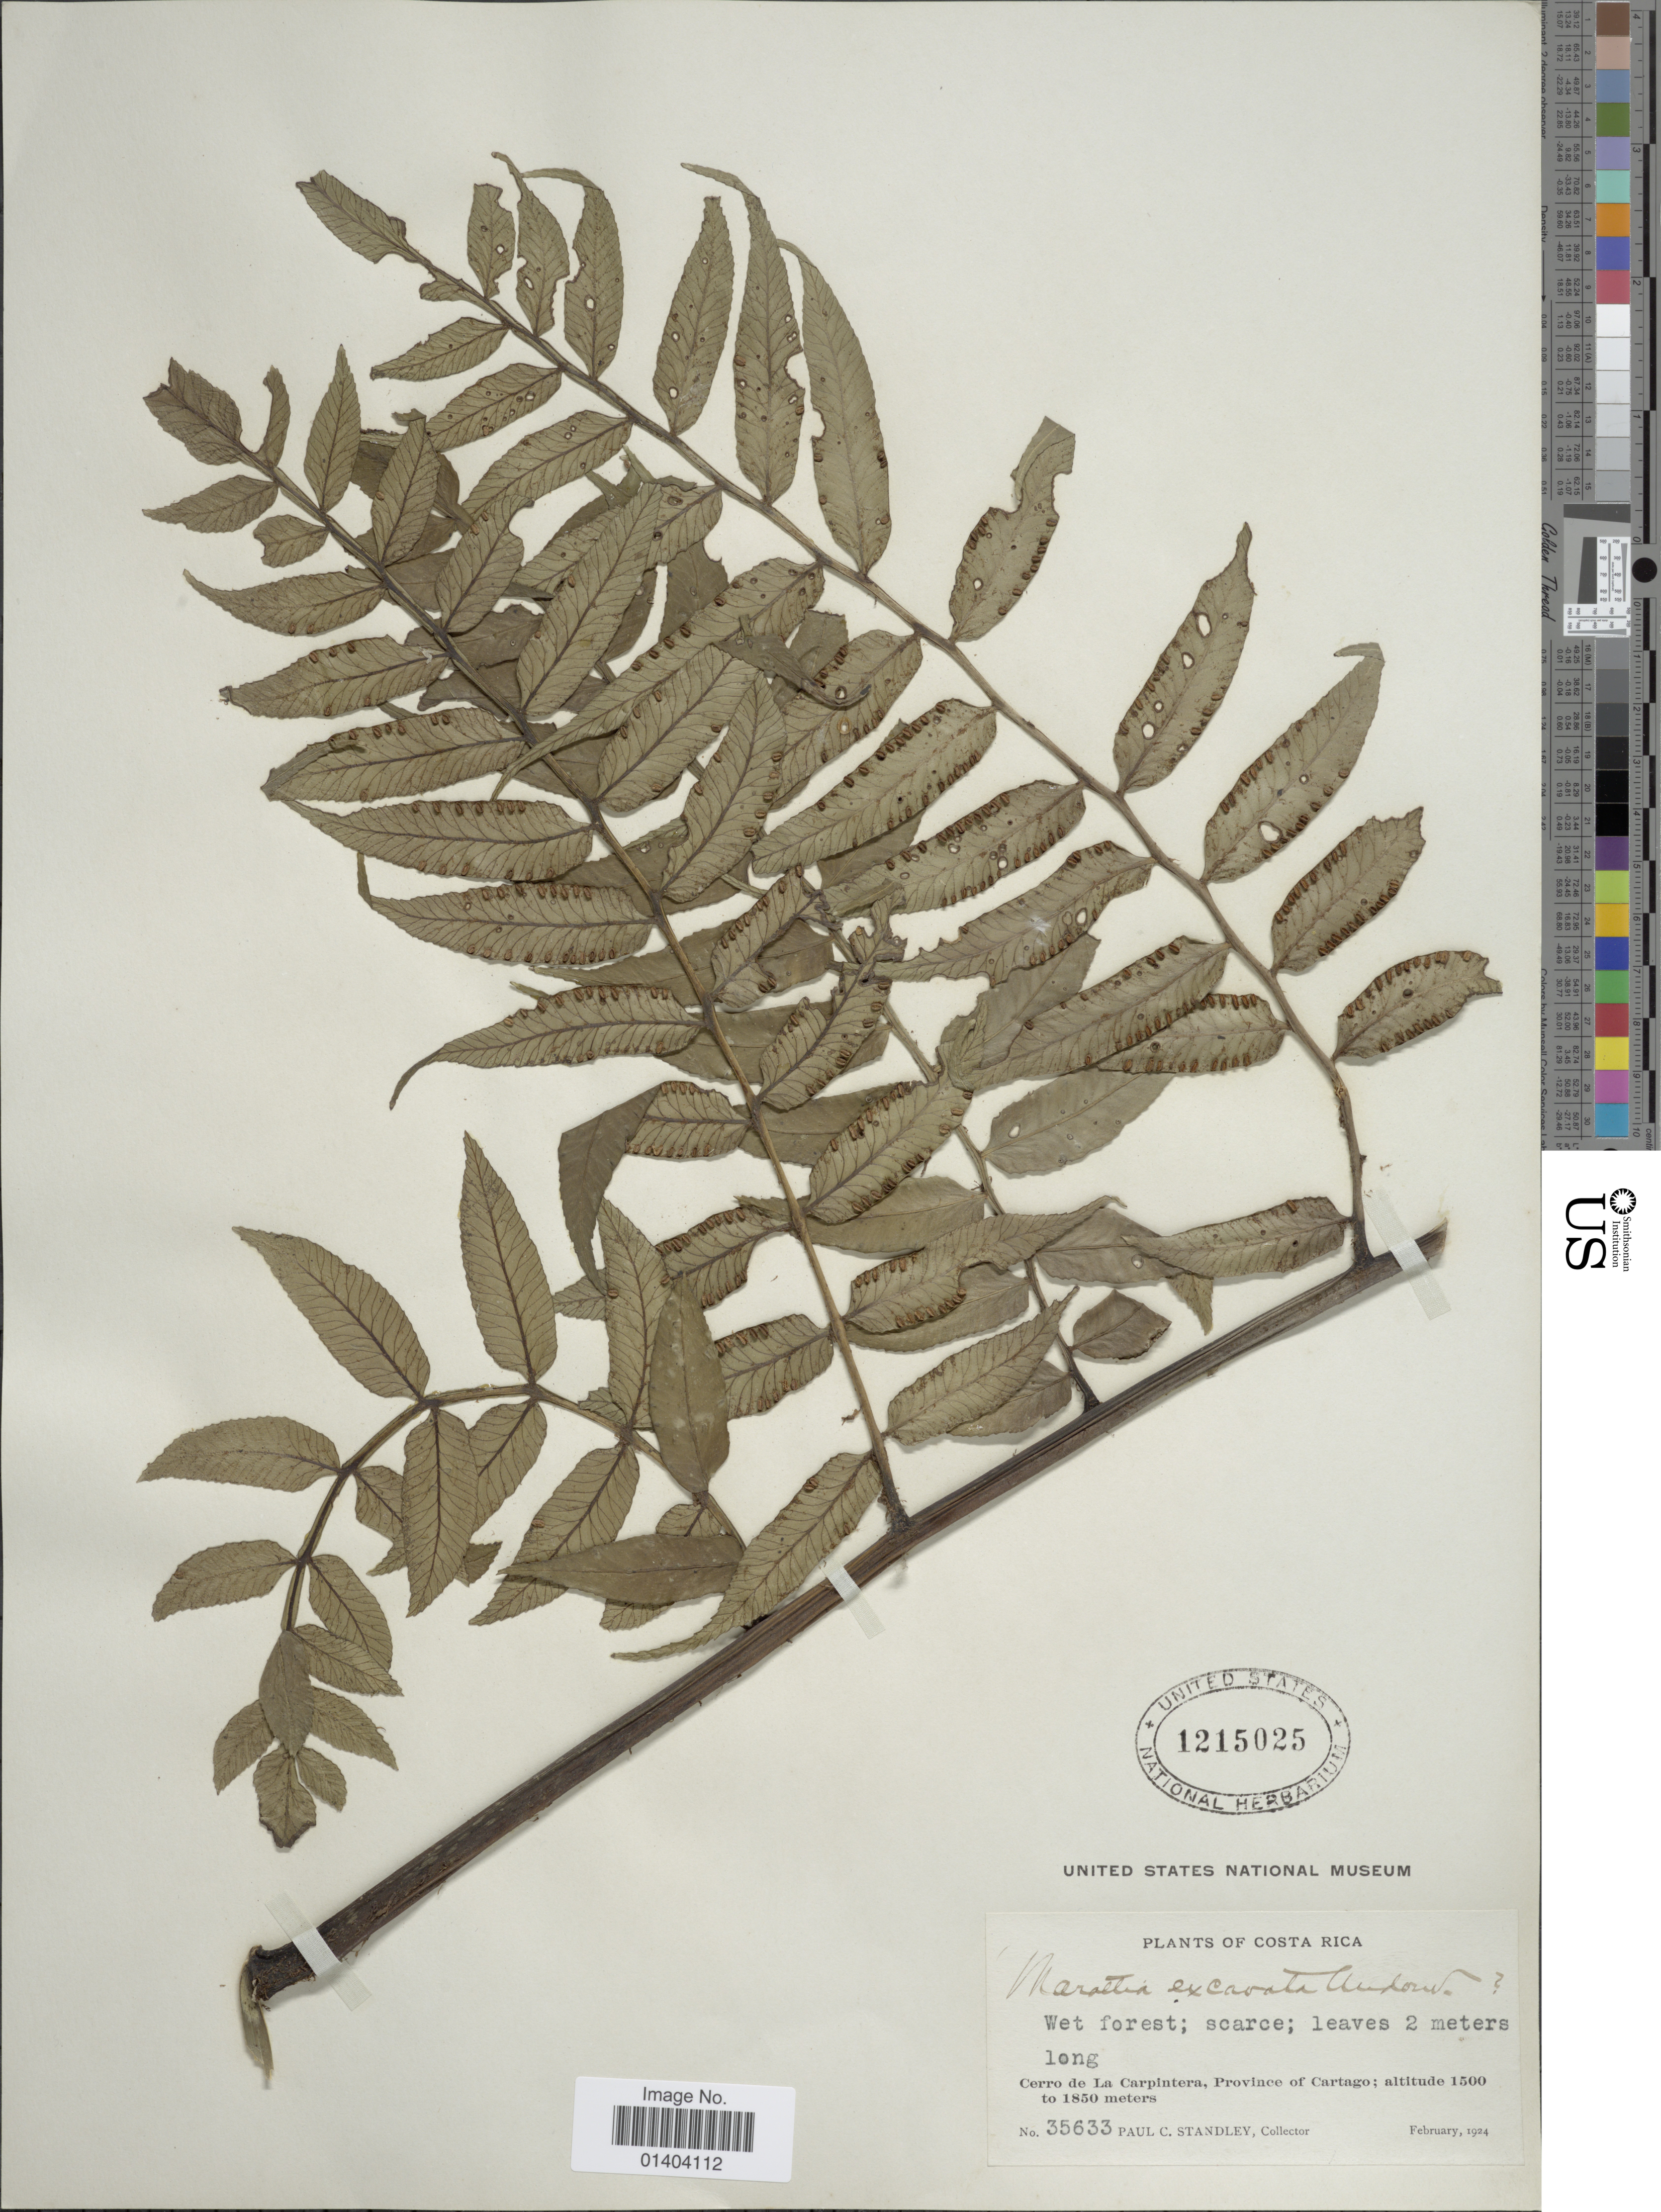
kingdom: Plantae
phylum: Tracheophyta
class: Polypodiopsida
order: Marattiales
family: Marattiaceae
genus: Marattia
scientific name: Marattia interposita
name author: Christ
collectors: P. C. Standley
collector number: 35633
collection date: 1924-02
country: Costa Rica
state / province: Cartago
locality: Caero de La Carpintera province of Cartago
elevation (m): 1500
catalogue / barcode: US 1215025